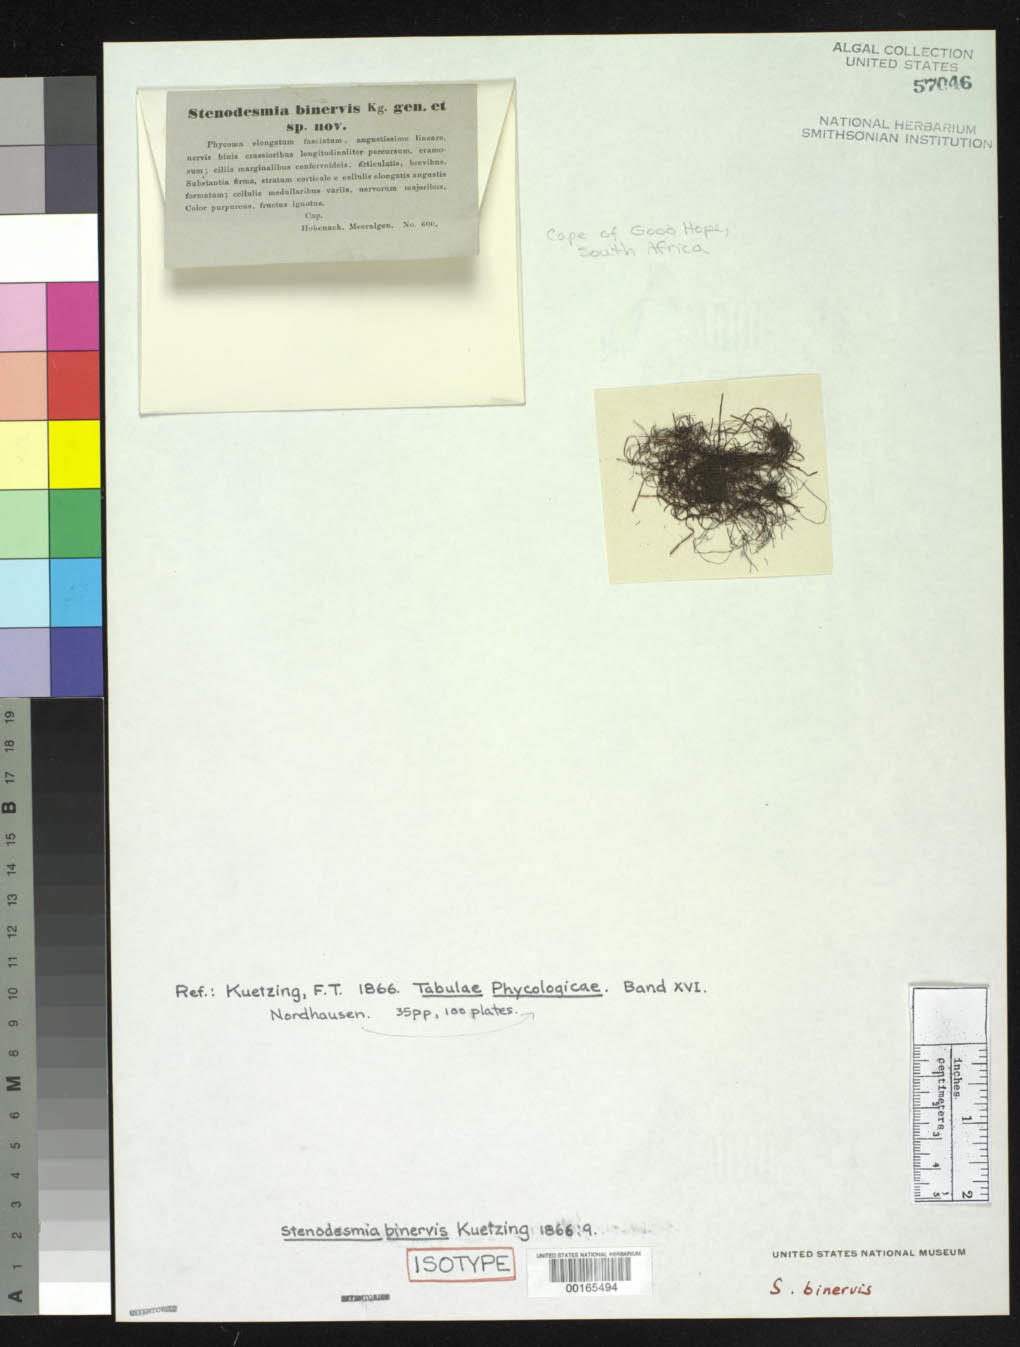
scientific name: Stenodesmia binervis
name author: Kütz.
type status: Isotype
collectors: R. F. Hohenacker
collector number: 600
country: South Africa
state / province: Western Cape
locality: Cape of Good Hope (Cap).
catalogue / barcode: US 57046